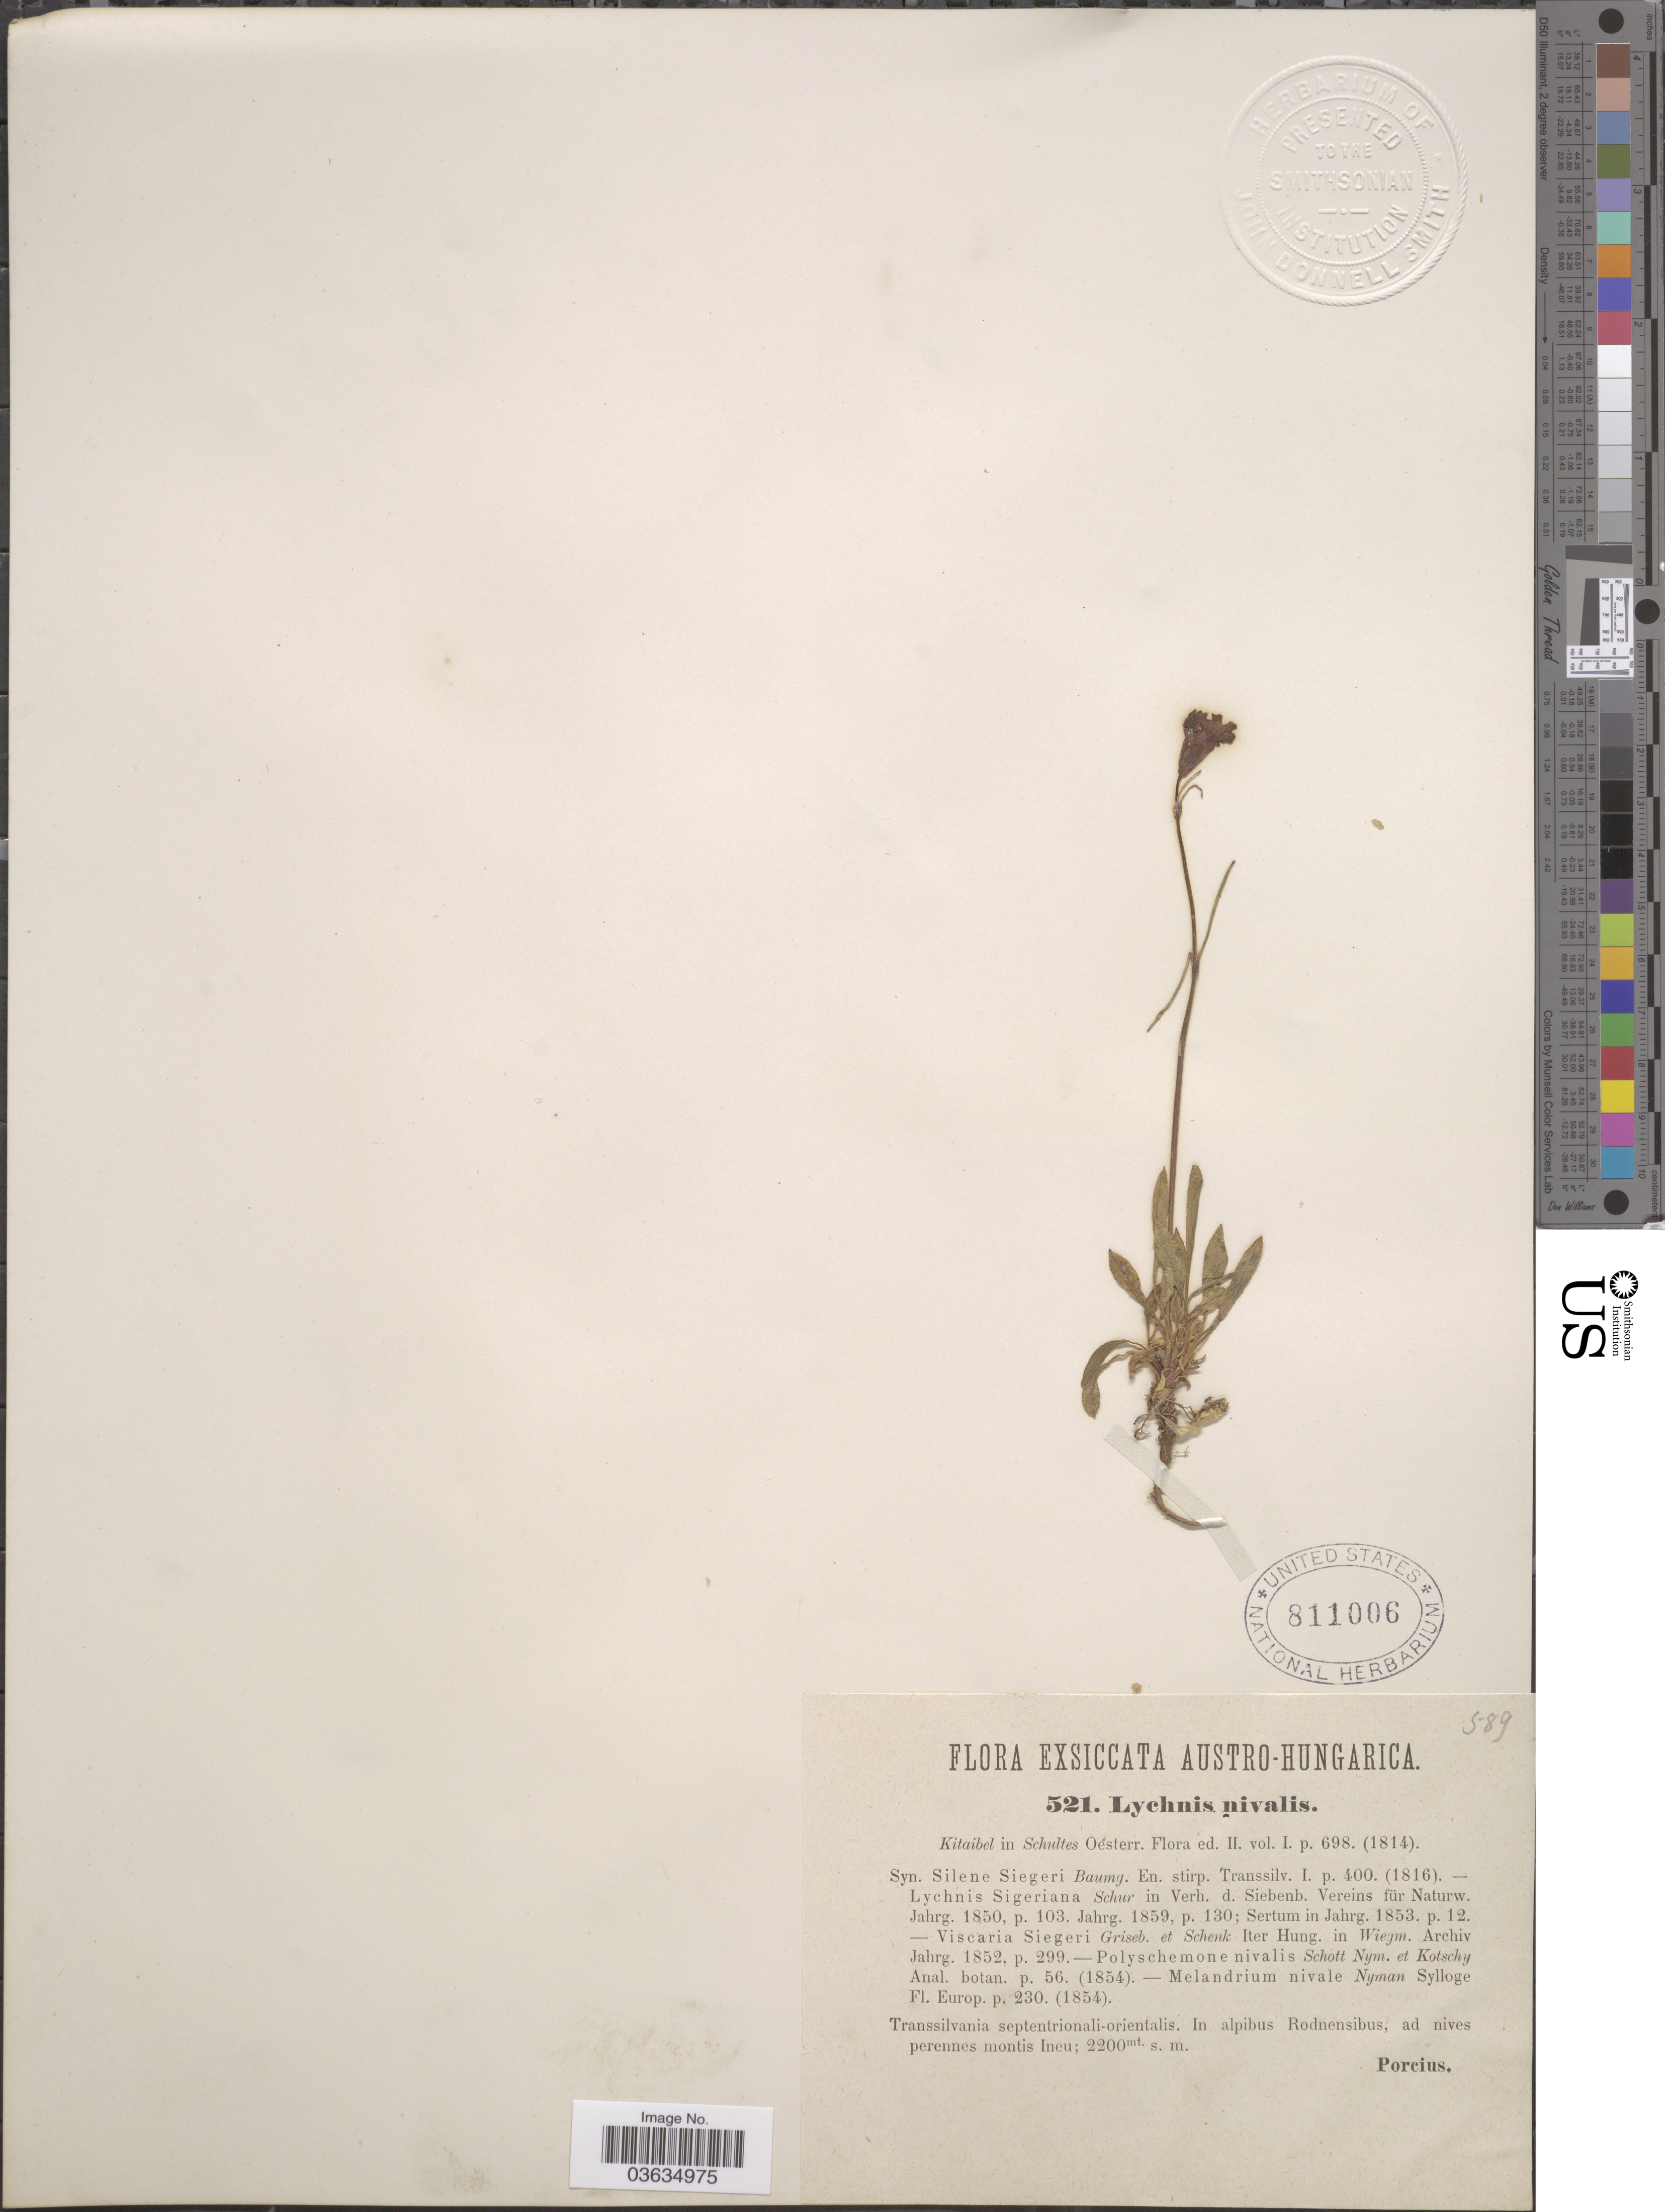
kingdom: Plantae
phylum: Tracheophyta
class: Magnoliopsida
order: Caryophyllales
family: Caryophyllaceae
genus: Silene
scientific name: Silene nivalis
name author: (Kit.) Rohrb.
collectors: Porcius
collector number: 521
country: Romania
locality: Austro-Hungarica. Transsilvania septentrionali-orientalis. In alpibus Rodnensibus, ad nives perennes montis Ineu.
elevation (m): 2200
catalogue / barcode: US 811006